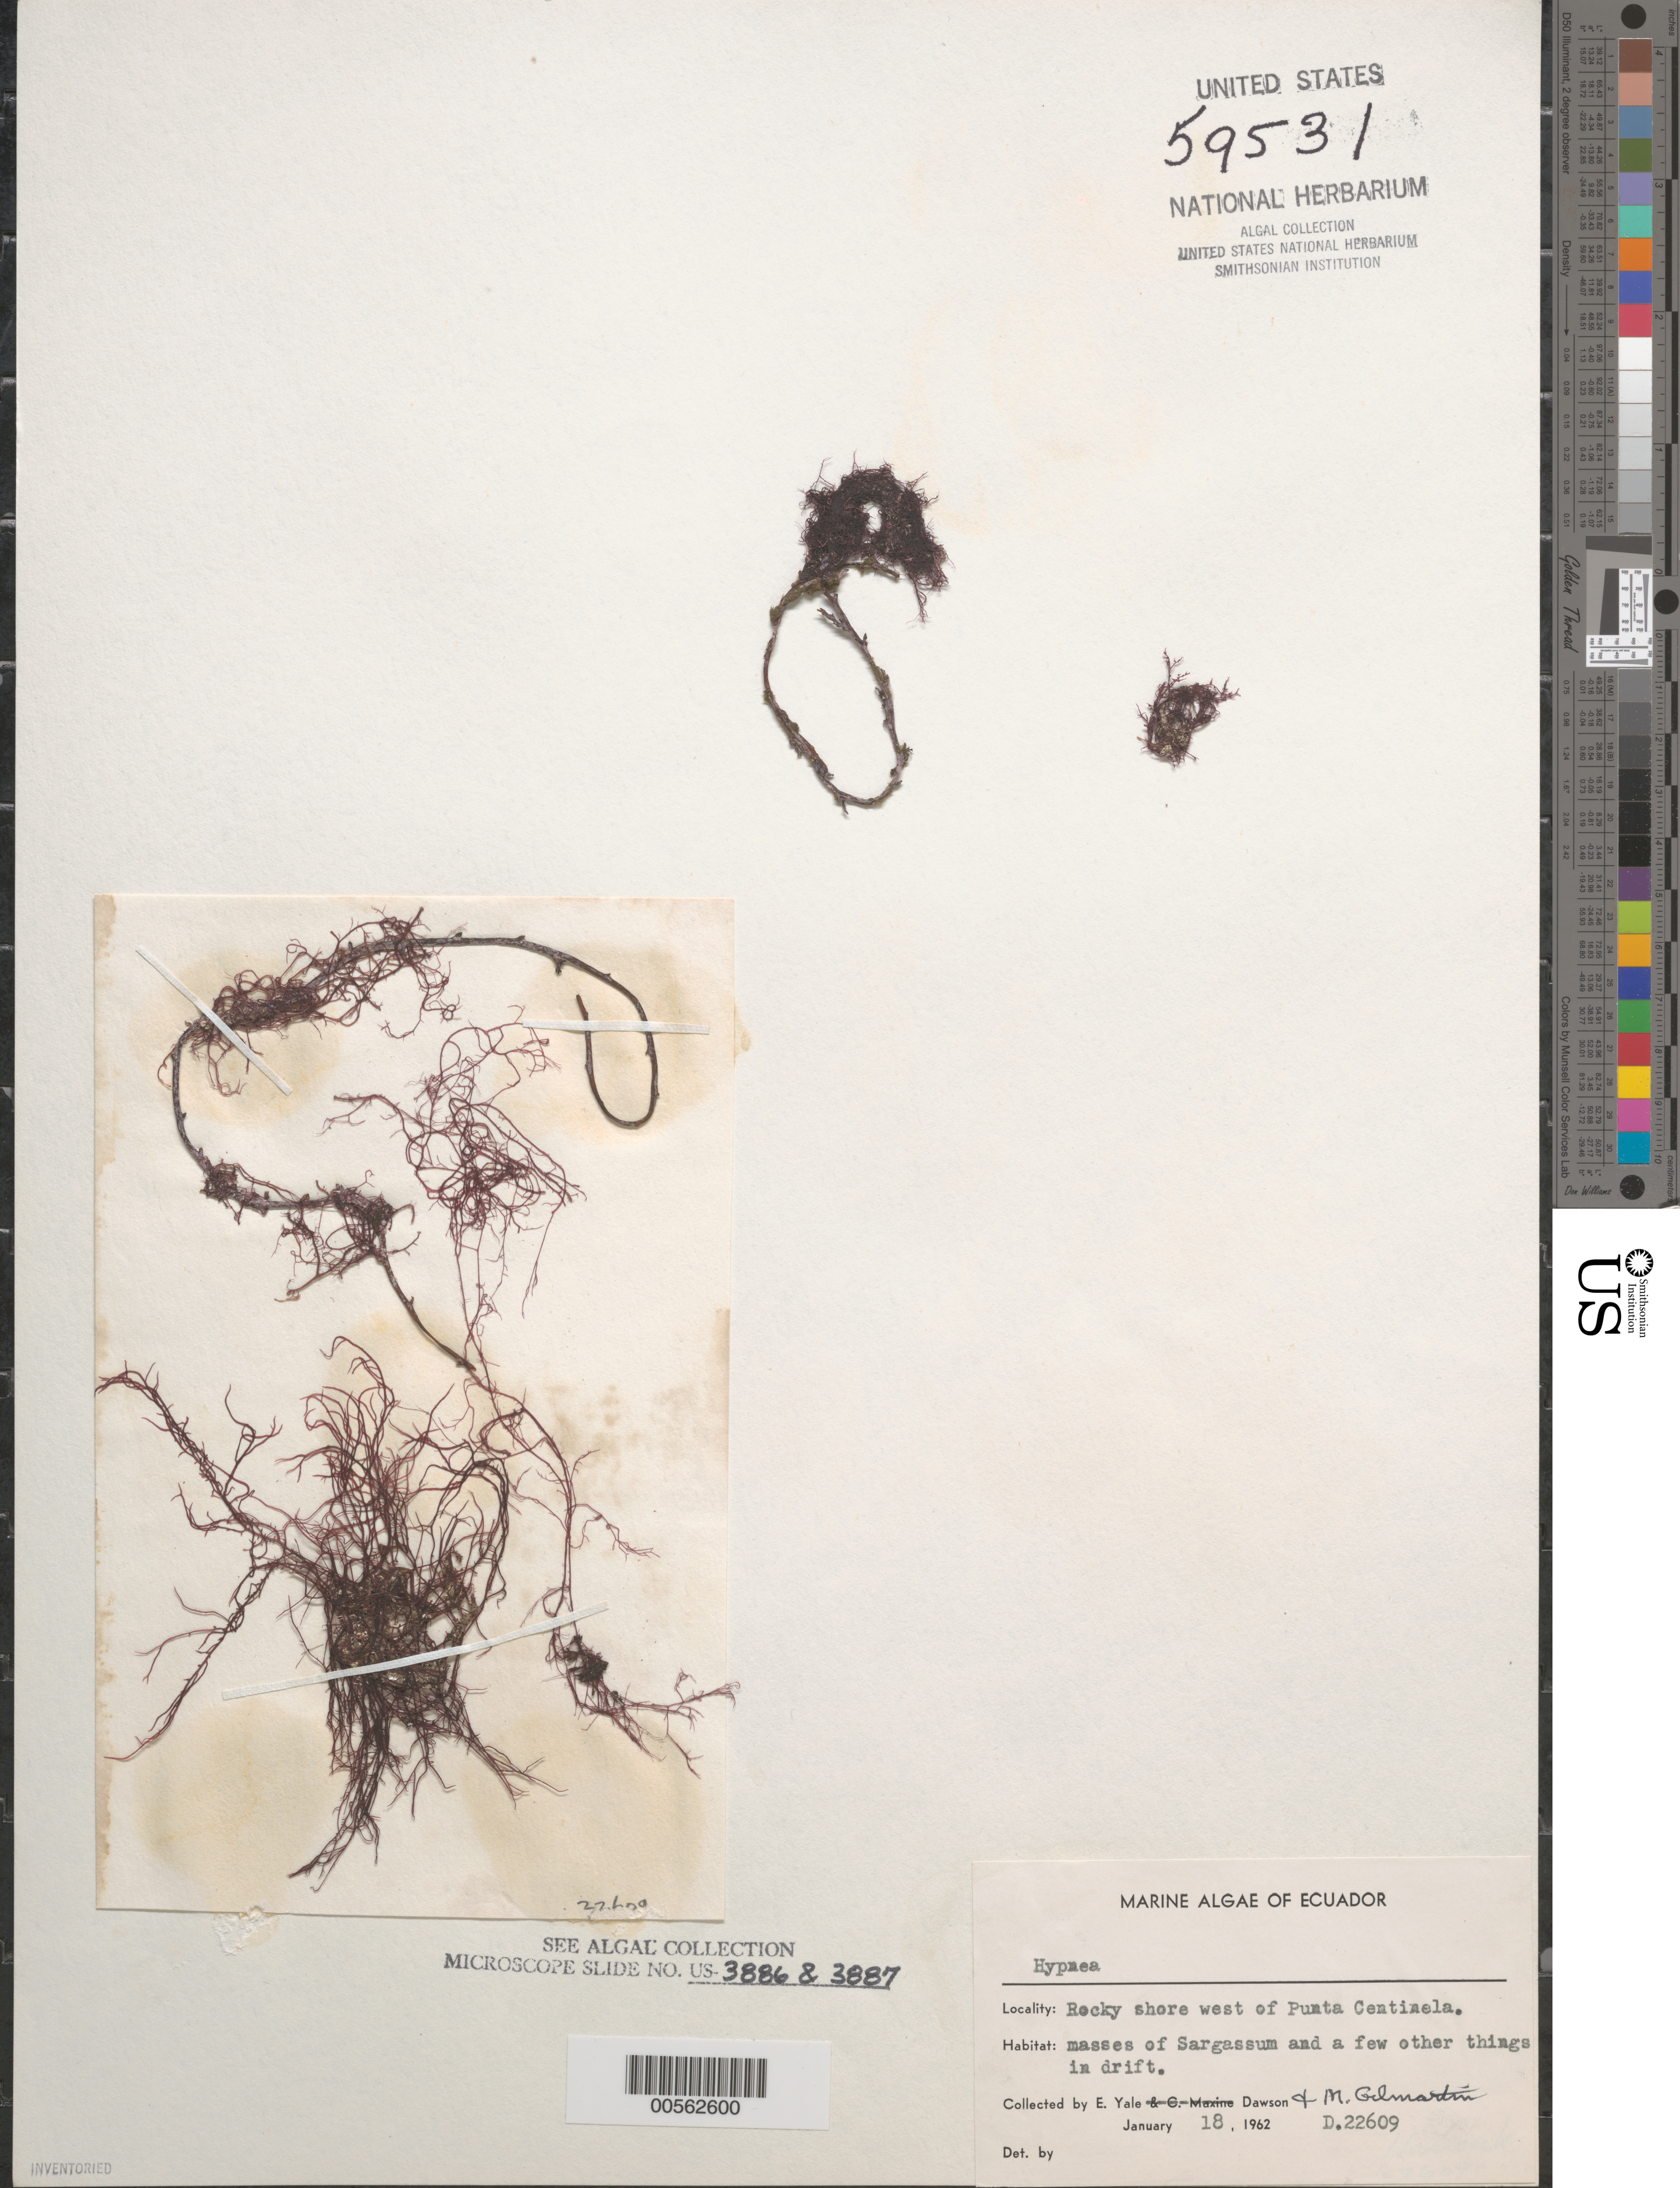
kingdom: Plantae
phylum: Rhodophyta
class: Florideophyceae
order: Gigartinales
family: Cystocloniaceae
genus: Hypnea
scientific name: Hypnea sp.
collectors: E. Y. Dawson & M. Gilmartin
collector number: EYD 22609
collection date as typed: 18 Jan 1962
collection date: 1962-01-18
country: Ecuador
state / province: Guayas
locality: West of Punta Centinela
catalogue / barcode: US 59531